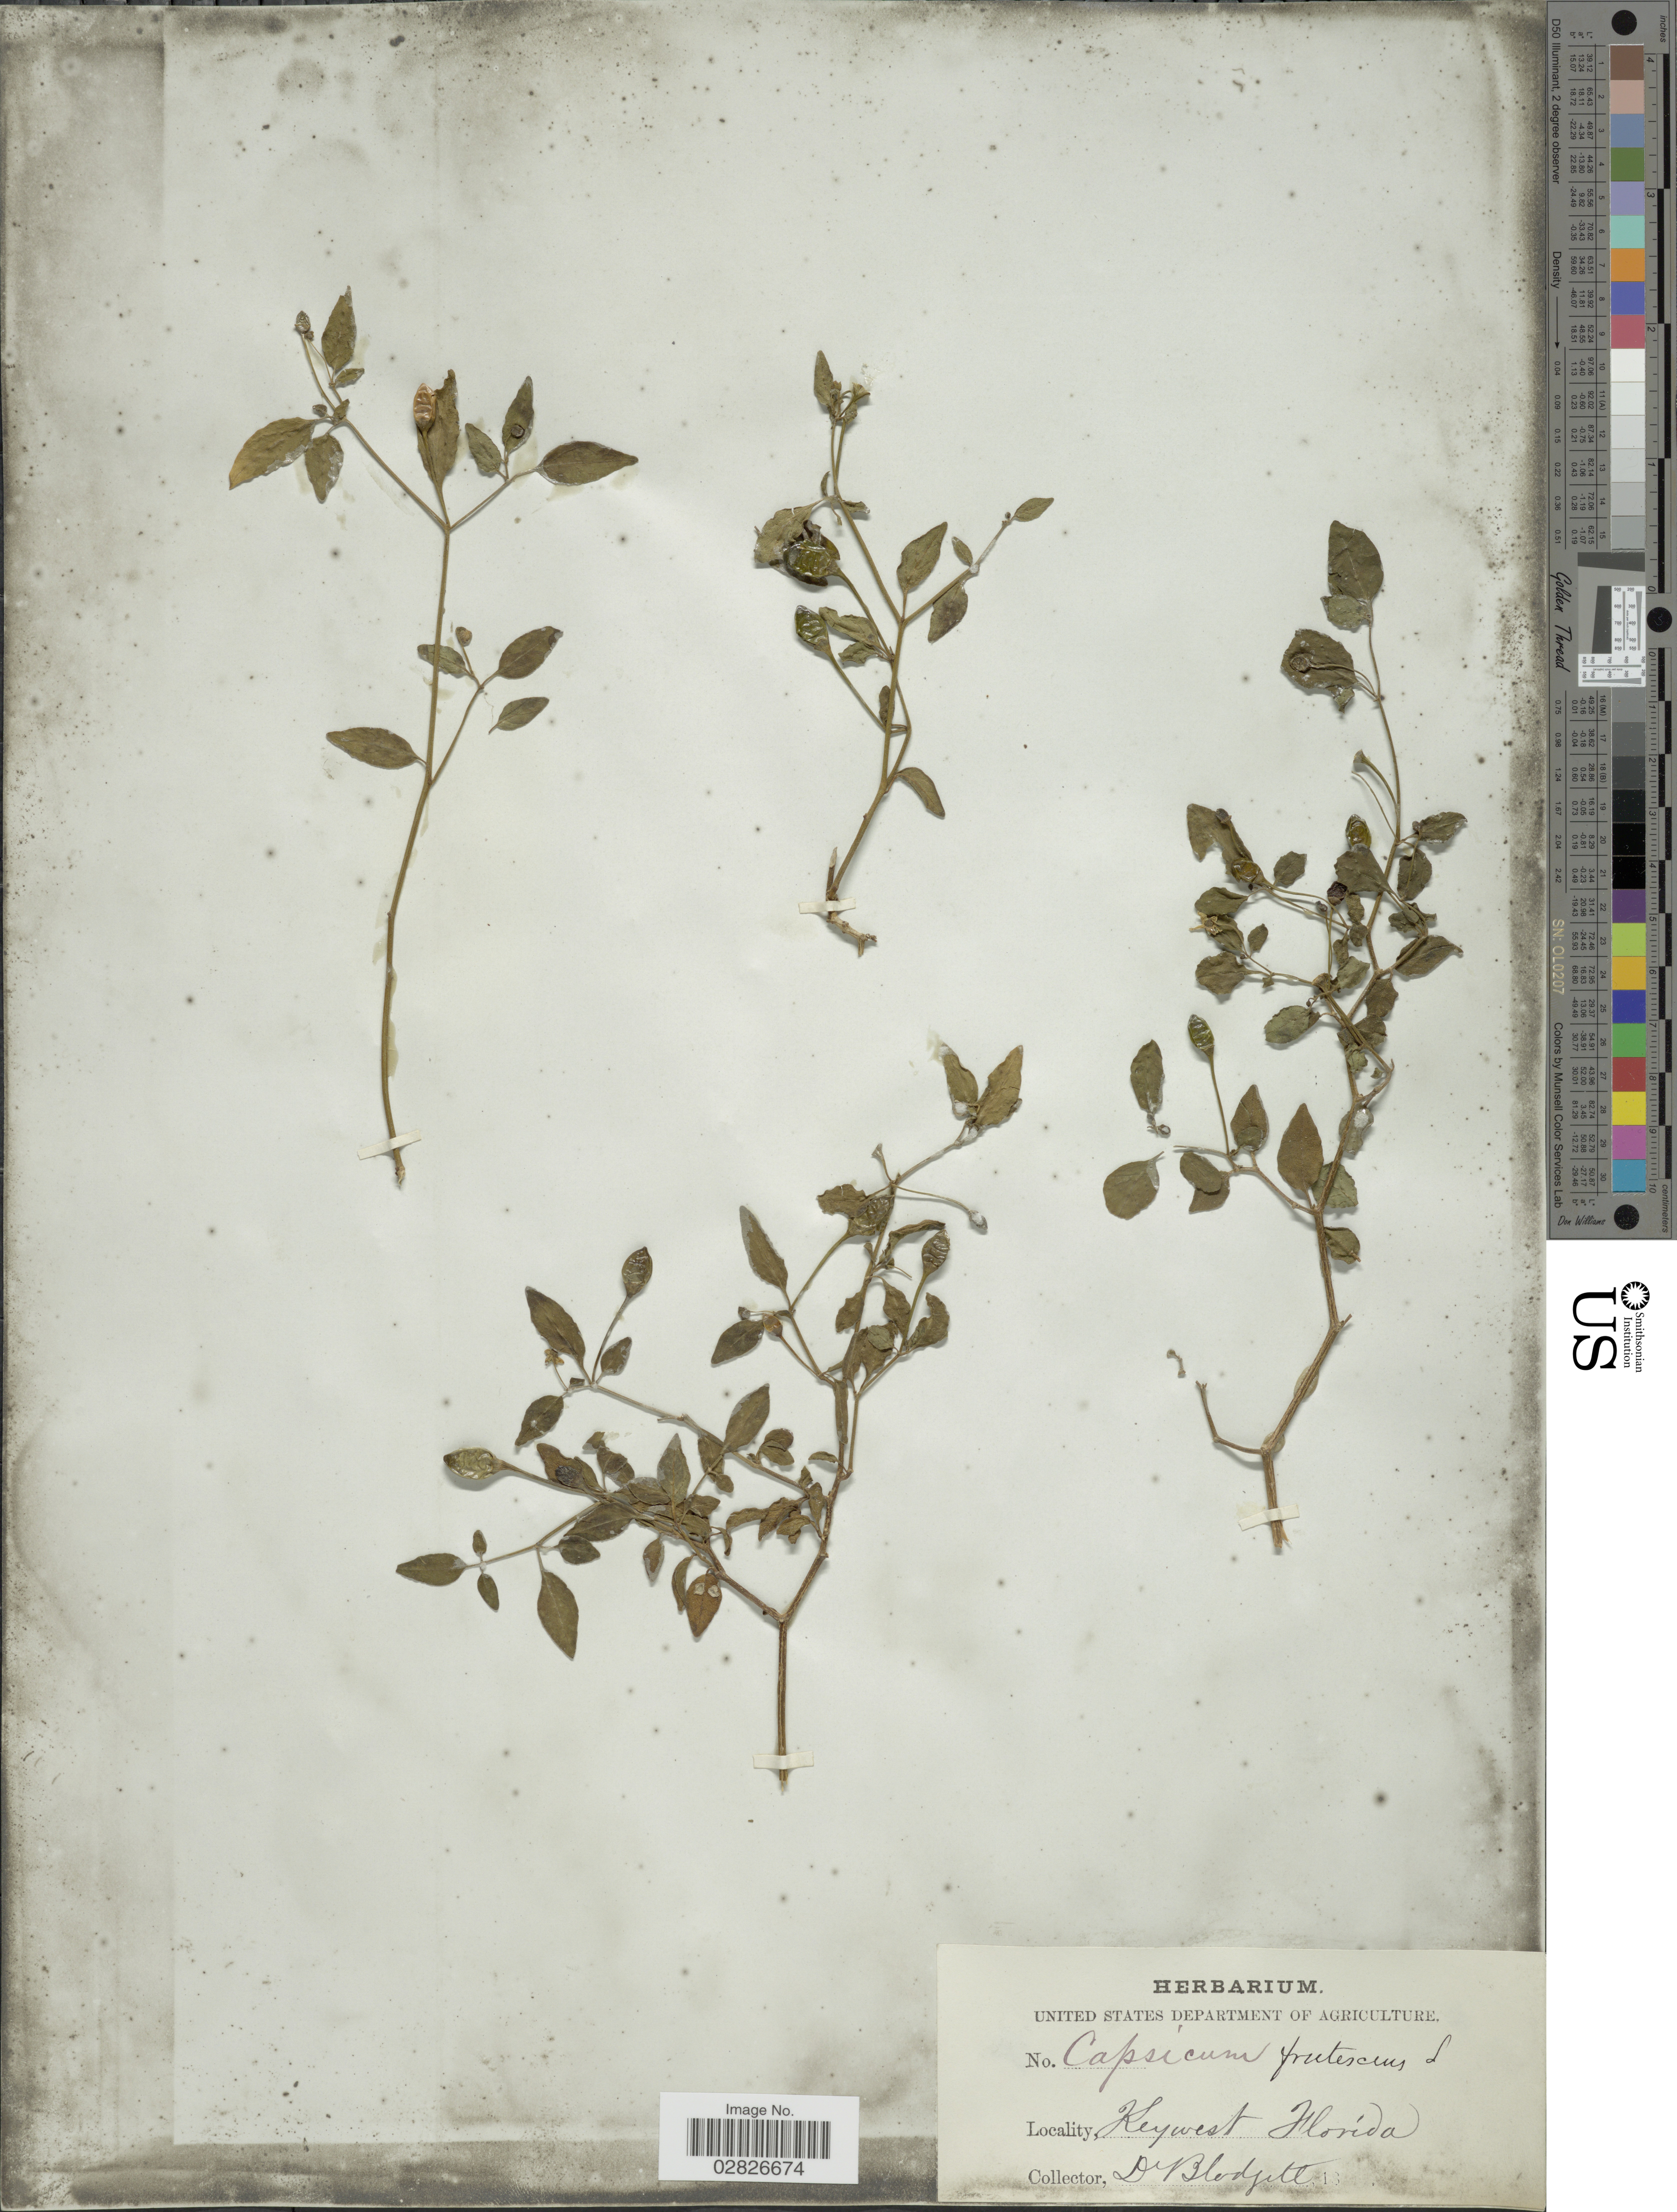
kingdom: Plantae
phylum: Tracheophyta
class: Magnoliopsida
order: Solanales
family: Solanaceae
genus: Capsicum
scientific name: Capsicum frutescens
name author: L.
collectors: D. Blodgett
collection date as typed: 18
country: United States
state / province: Florida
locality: Keywest.